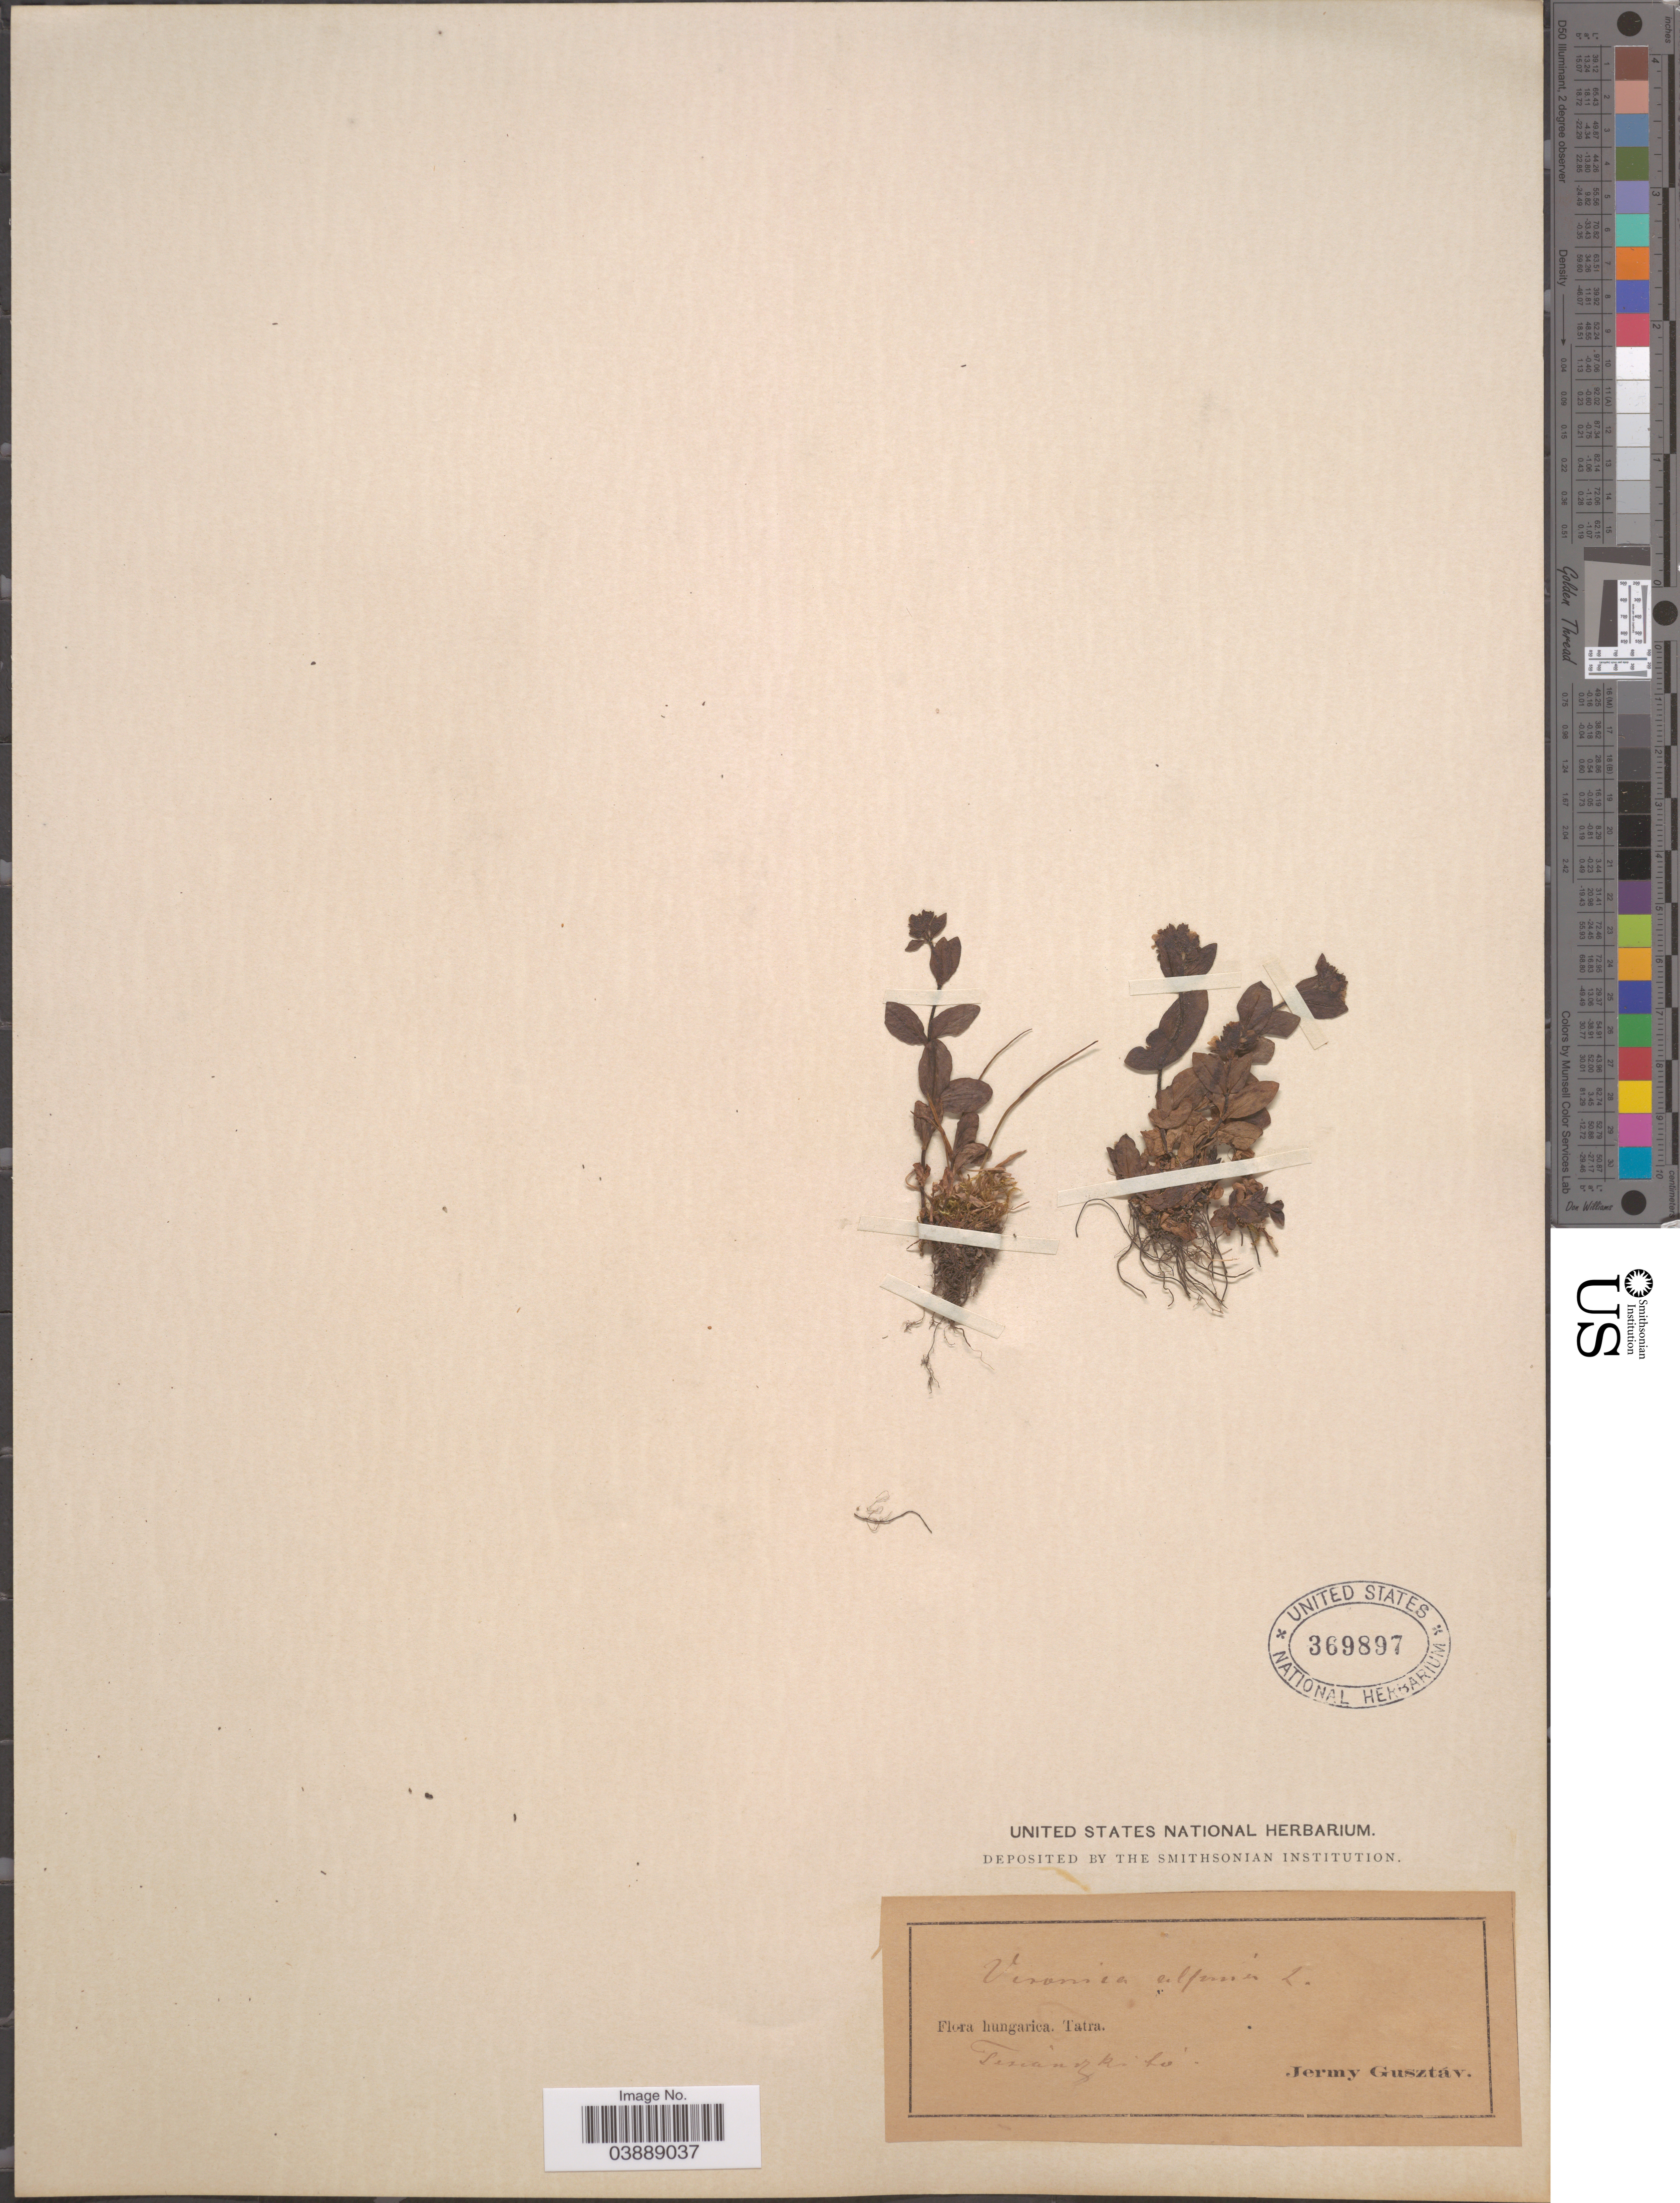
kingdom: Plantae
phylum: Tracheophyta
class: Magnoliopsida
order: Lamiales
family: Plantaginaceae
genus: Veronica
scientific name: Veronica alpina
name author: L.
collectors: G. Jermy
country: Hungary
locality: Tatra. Texiangkito [interpreted].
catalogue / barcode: US 369897